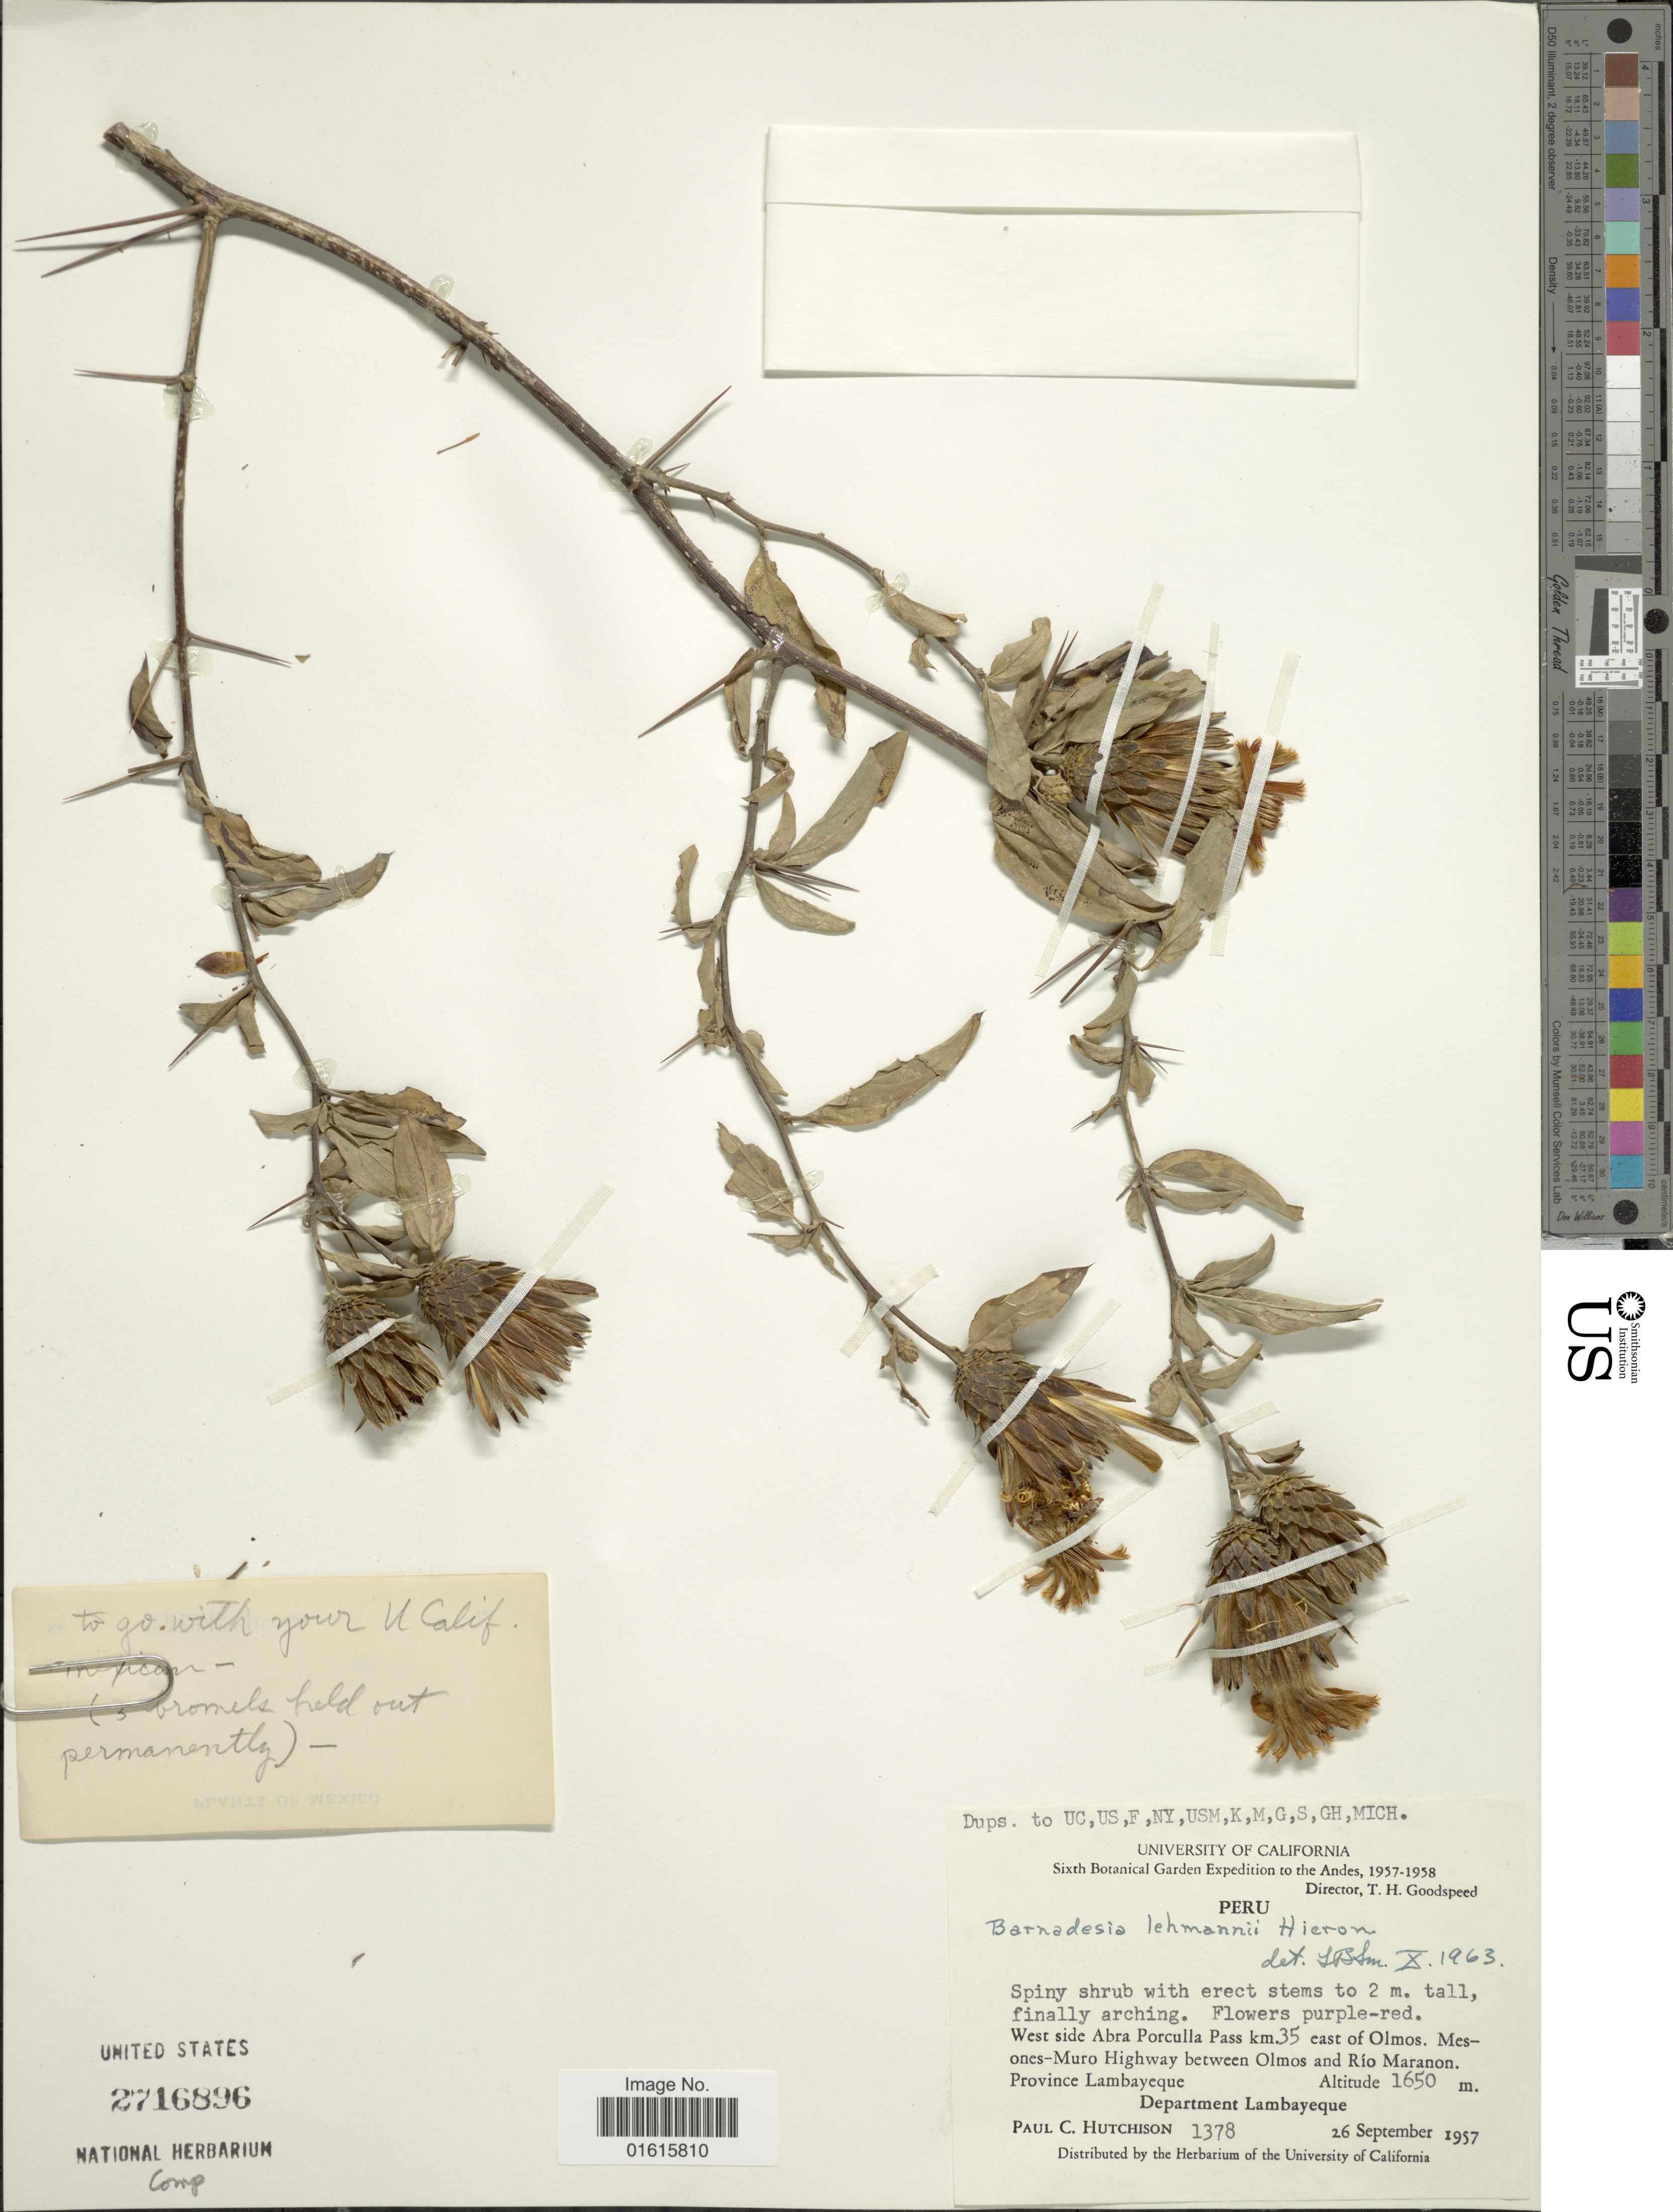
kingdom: Plantae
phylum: Tracheophyta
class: Magnoliopsida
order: Asterales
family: Asteraceae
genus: Barnadesia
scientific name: Barnadesia lehmannii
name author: Hieron.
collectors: P. C. Hutchison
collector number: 1378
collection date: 1957-09-26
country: Peru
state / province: Lambayeque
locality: West side Abra Porculla Pass km 35 east of Olmos. Mesones-Muro Highway between Olmos and Rio Maranon, Province Lambayeque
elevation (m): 1650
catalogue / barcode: US 2716896